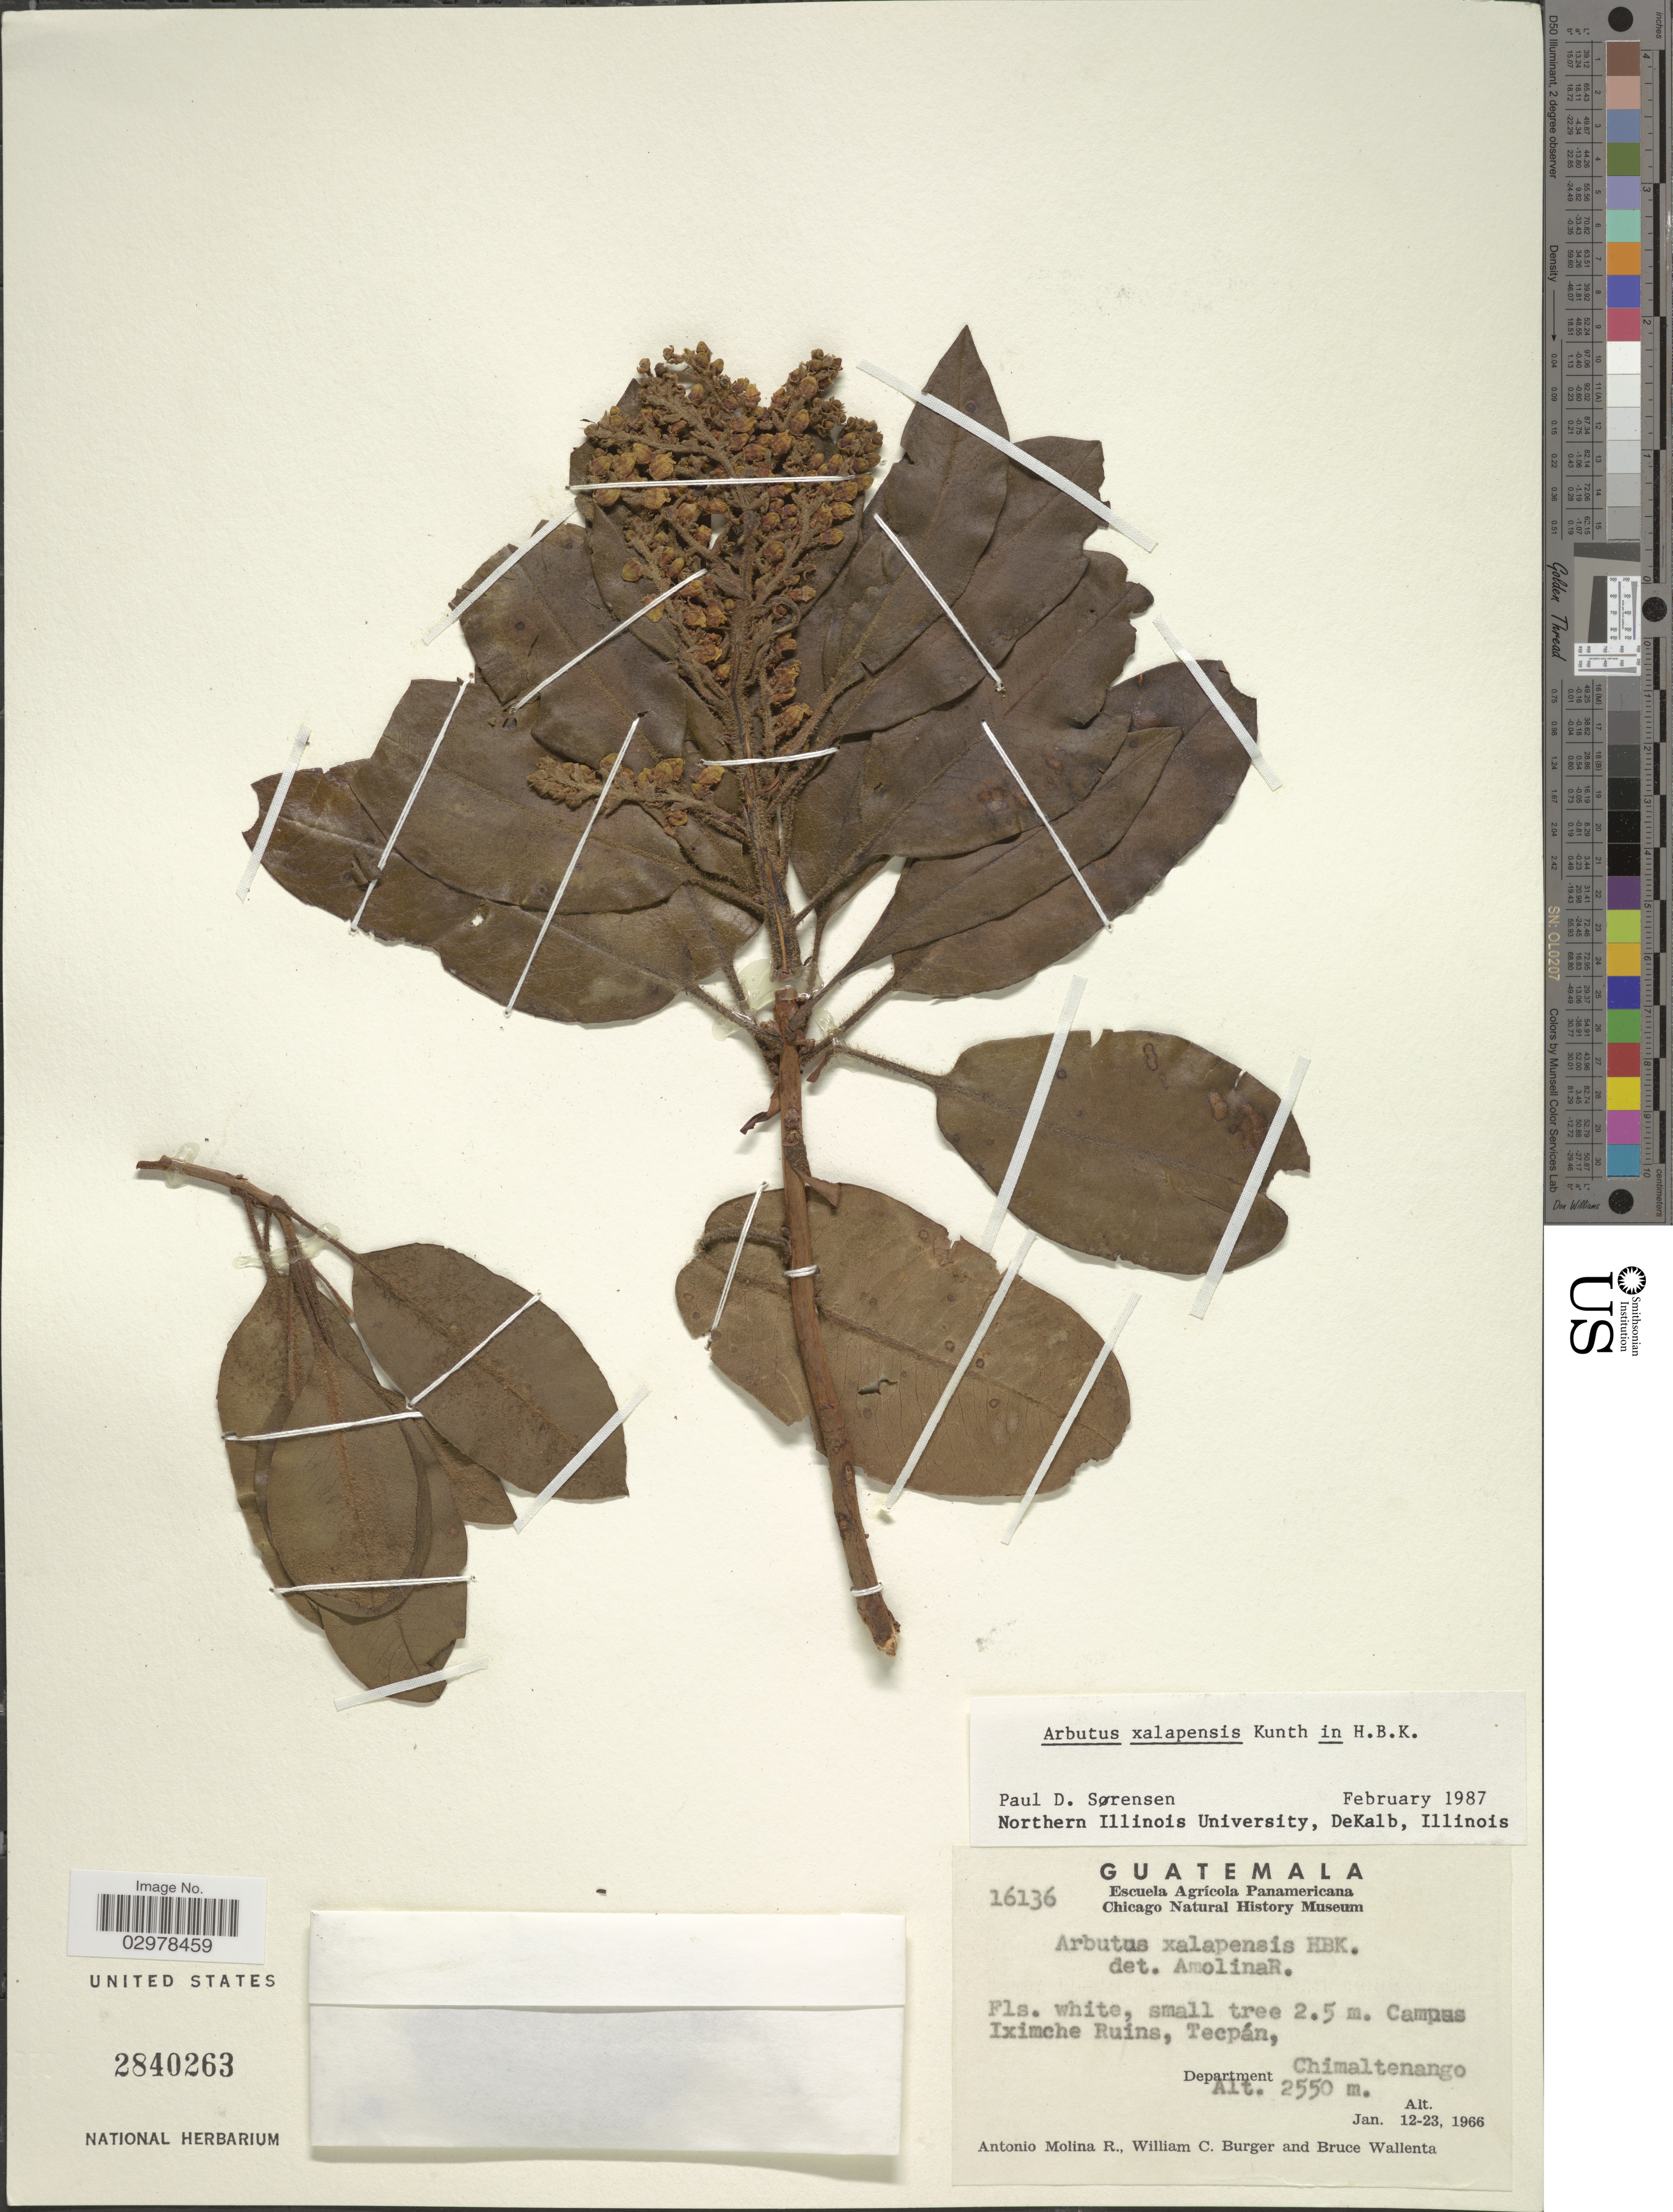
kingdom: Plantae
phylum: Tracheophyta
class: Magnoliopsida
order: Ericales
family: Ericaceae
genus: Arbutus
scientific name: Arbutus xalapensis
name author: Kunth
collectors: A. Molina R., W. Burger & B. Wallenta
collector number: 16136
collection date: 1966-01-12/1966-01-23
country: Guatemala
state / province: Chimaltenango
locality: Campus Iximche Ruins, Tecpán, Department Chimaltenango.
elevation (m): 2550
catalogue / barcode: US 2840263